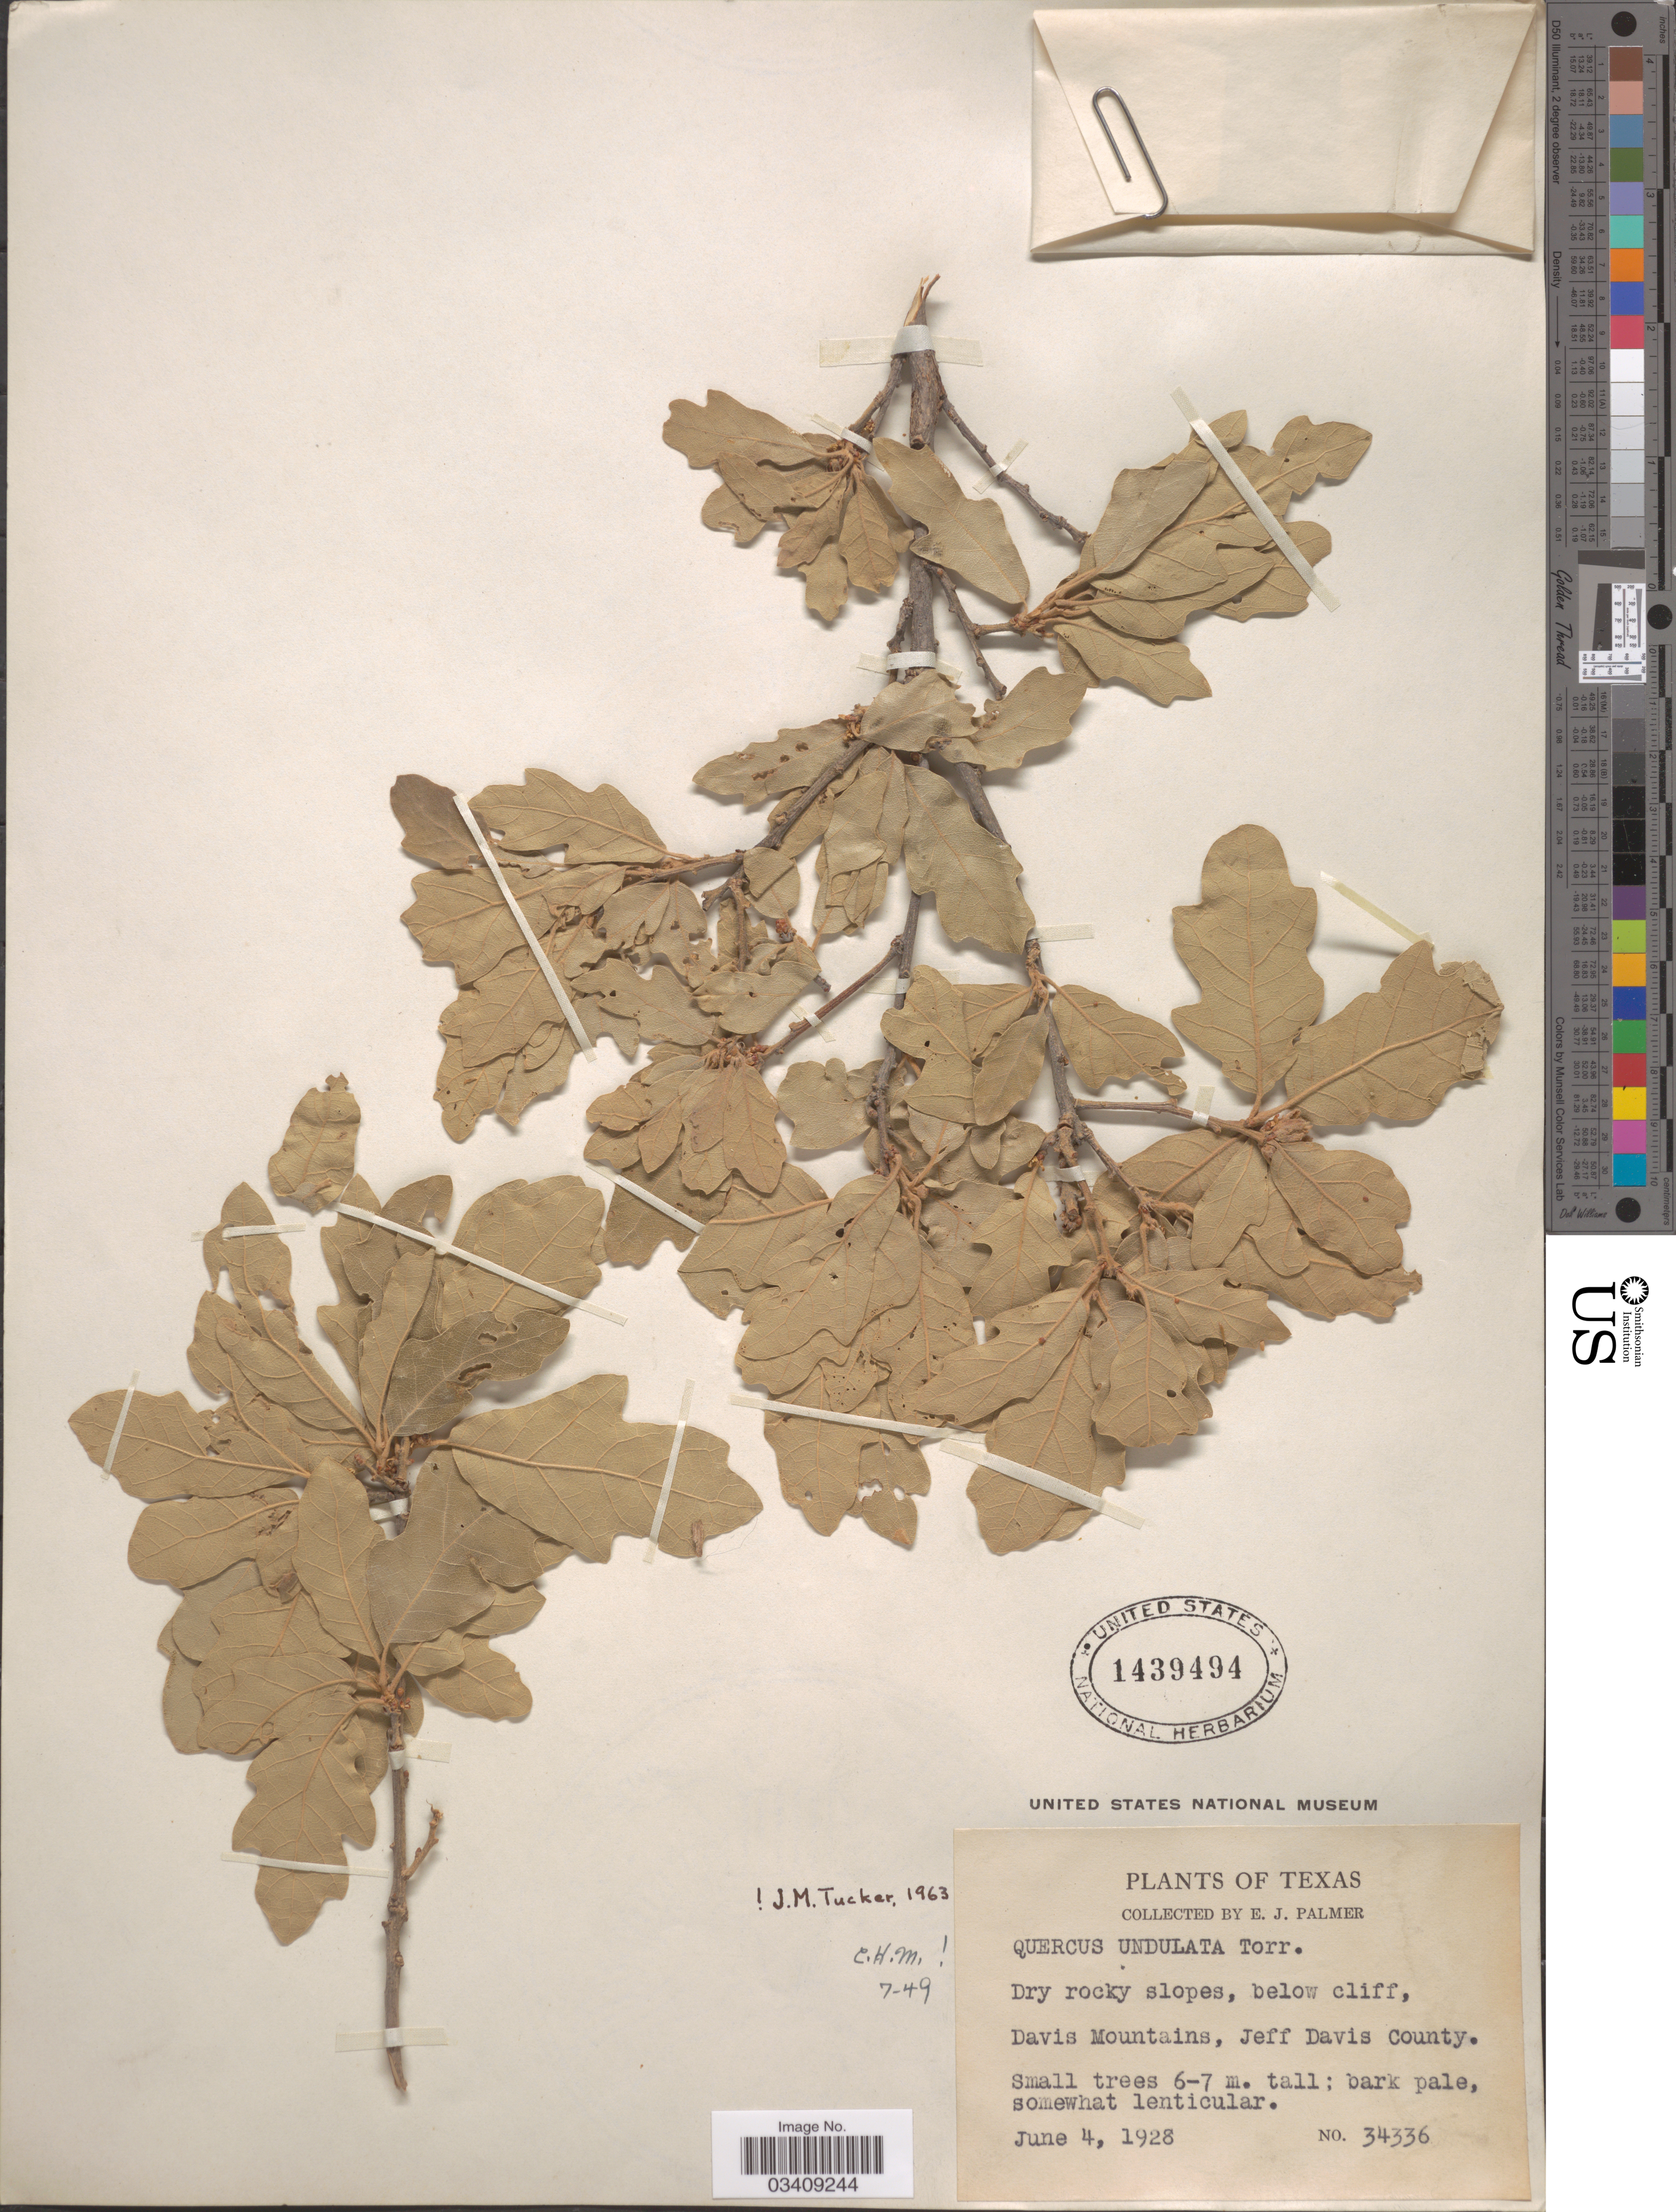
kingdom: Plantae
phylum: Tracheophyta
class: Magnoliopsida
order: Fagales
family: Fagaceae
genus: Quercus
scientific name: Quercus undulata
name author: Torr.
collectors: E. J. Palmer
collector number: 34336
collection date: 1928-06-04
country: United States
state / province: Texas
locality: Davis Mountains, Jeff Davis County.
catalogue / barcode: US 1439494